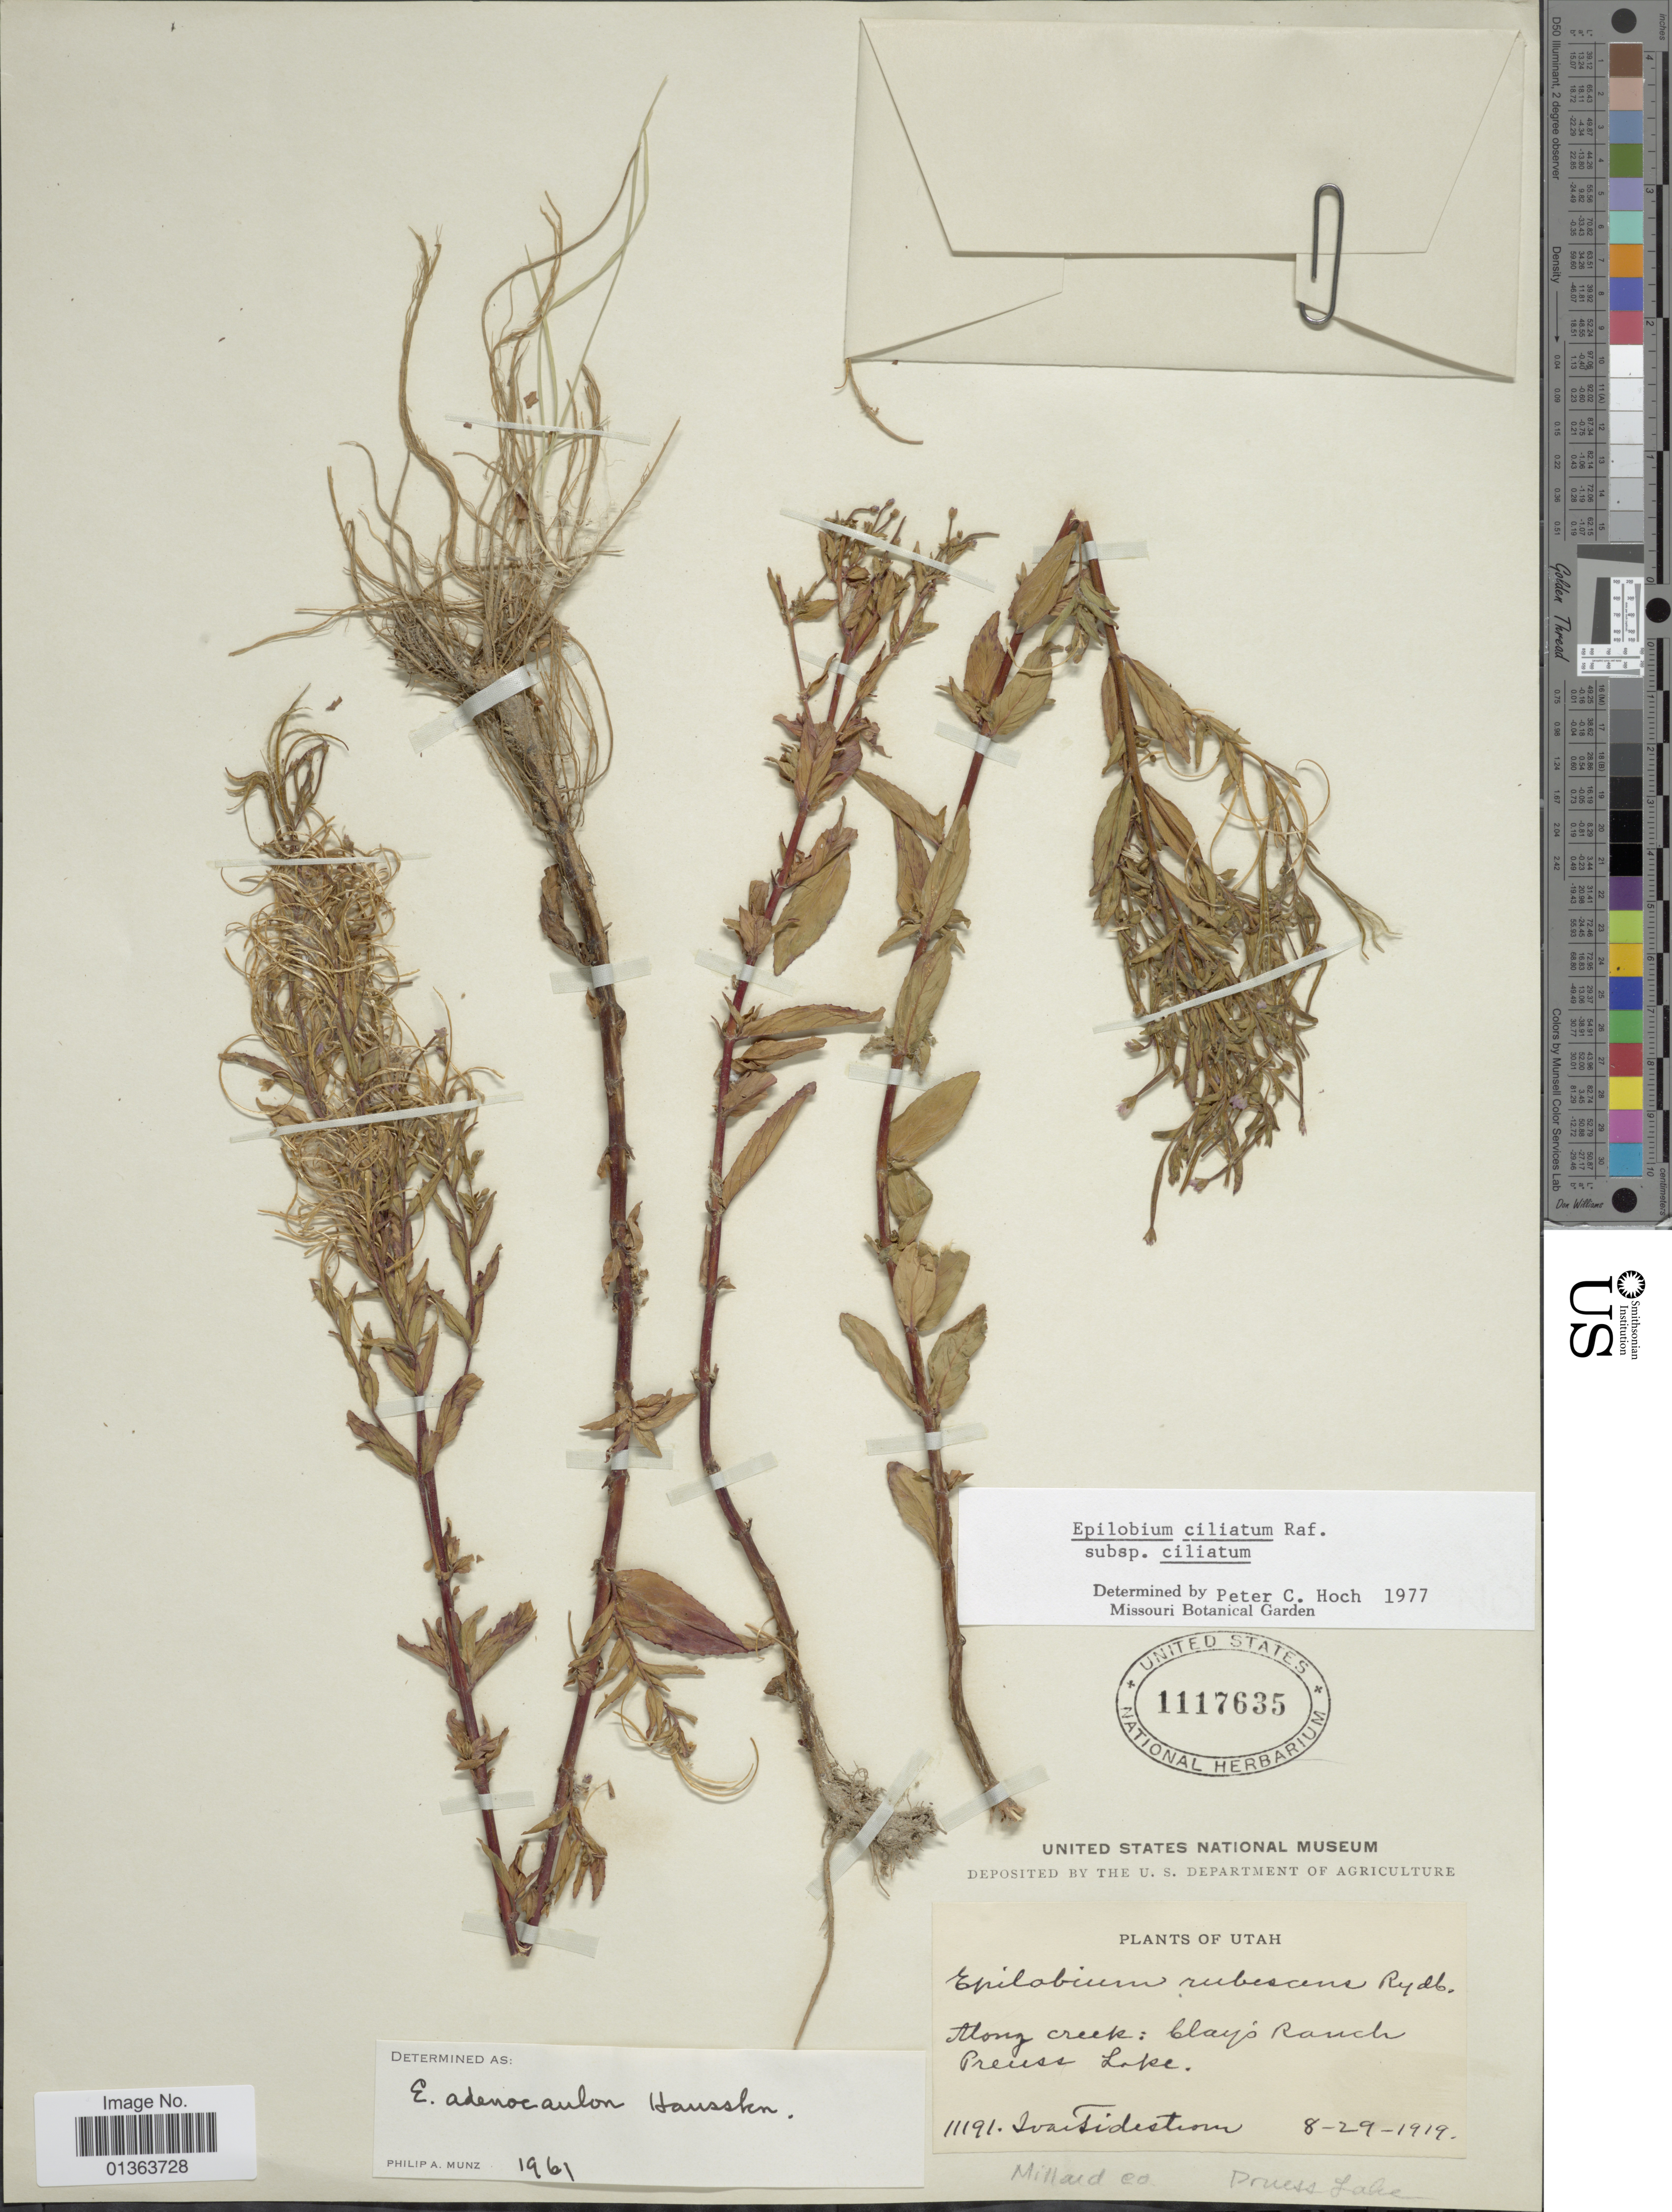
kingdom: Plantae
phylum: Tracheophyta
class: Magnoliopsida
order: Myrtales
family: Onagraceae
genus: Epilobium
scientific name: Epilobium ciliatum subsp. ciliatum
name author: Raf.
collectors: I. F. Tidestrom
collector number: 11191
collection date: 1919-08-29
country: United States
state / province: Utah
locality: Along creek: Clay's Ranch Preuse Lake.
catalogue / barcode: US 1117635